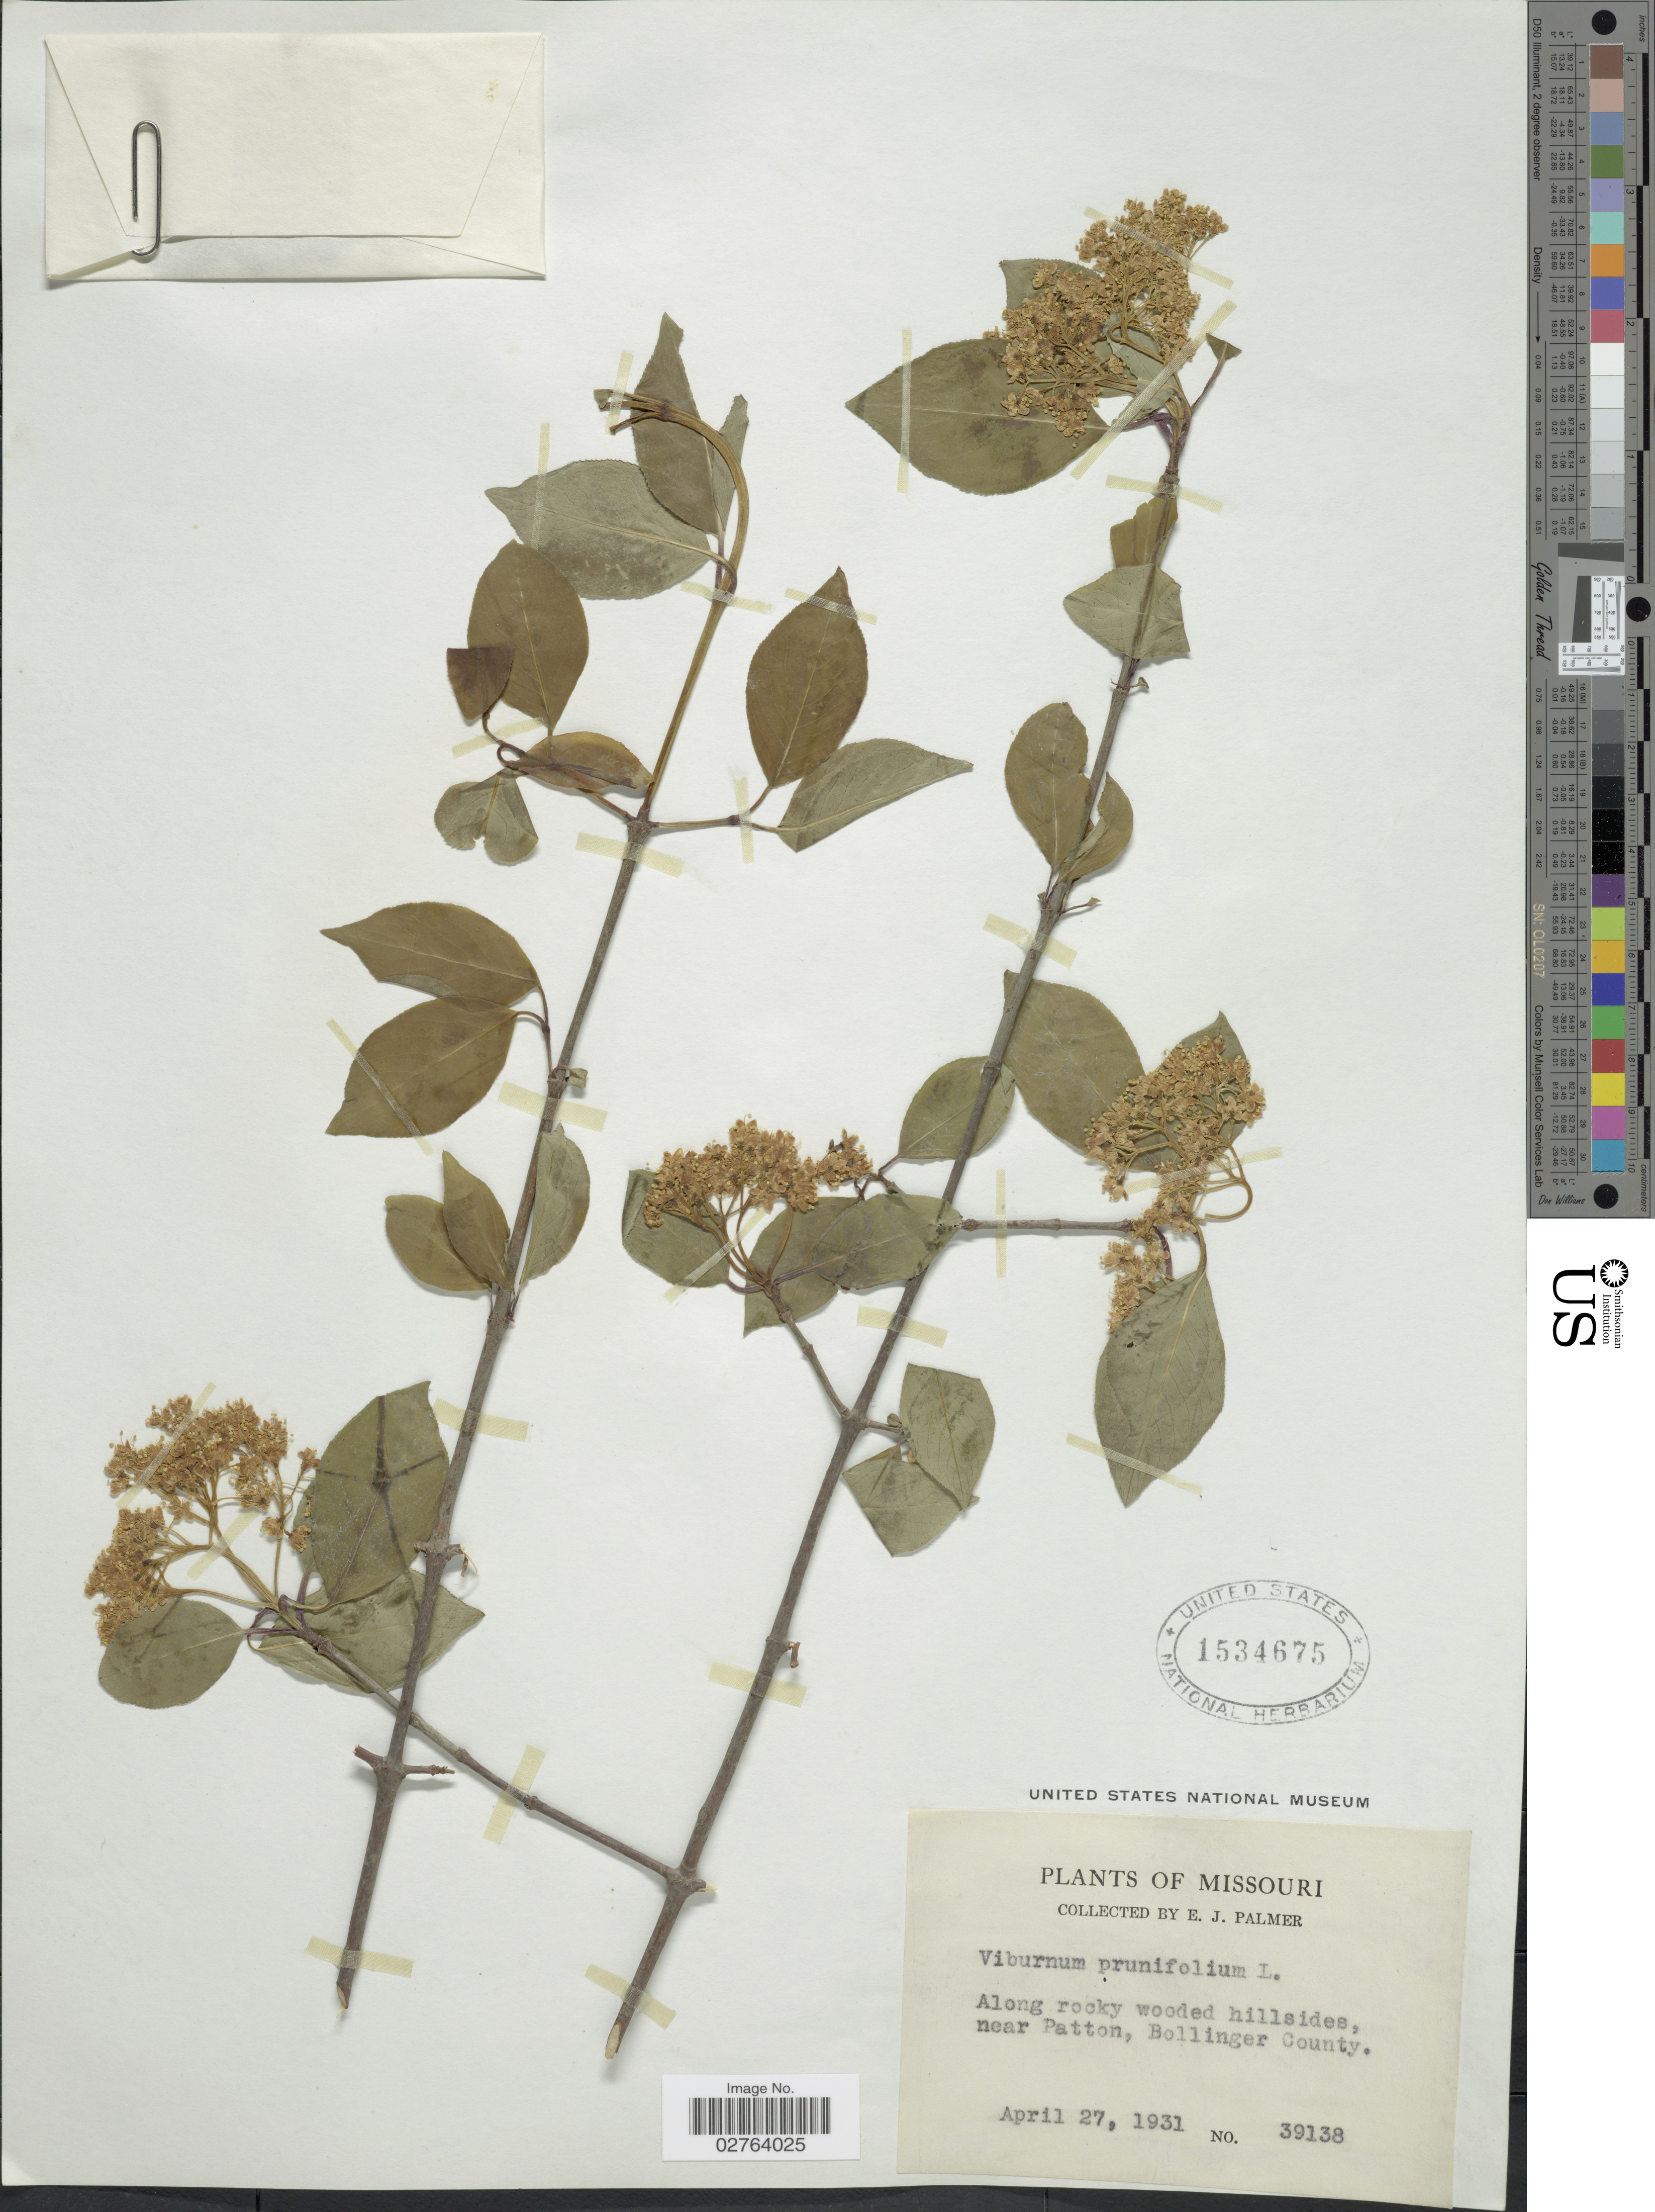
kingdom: Plantae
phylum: Tracheophyta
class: Magnoliopsida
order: Dipsacales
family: Viburnaceae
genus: Viburnum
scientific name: Viburnum prunifolium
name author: L.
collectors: E. J. Palmer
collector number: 39138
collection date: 1931-04-27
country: United States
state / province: Missouri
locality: Near Patton, Bollinger County.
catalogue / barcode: US 1534675